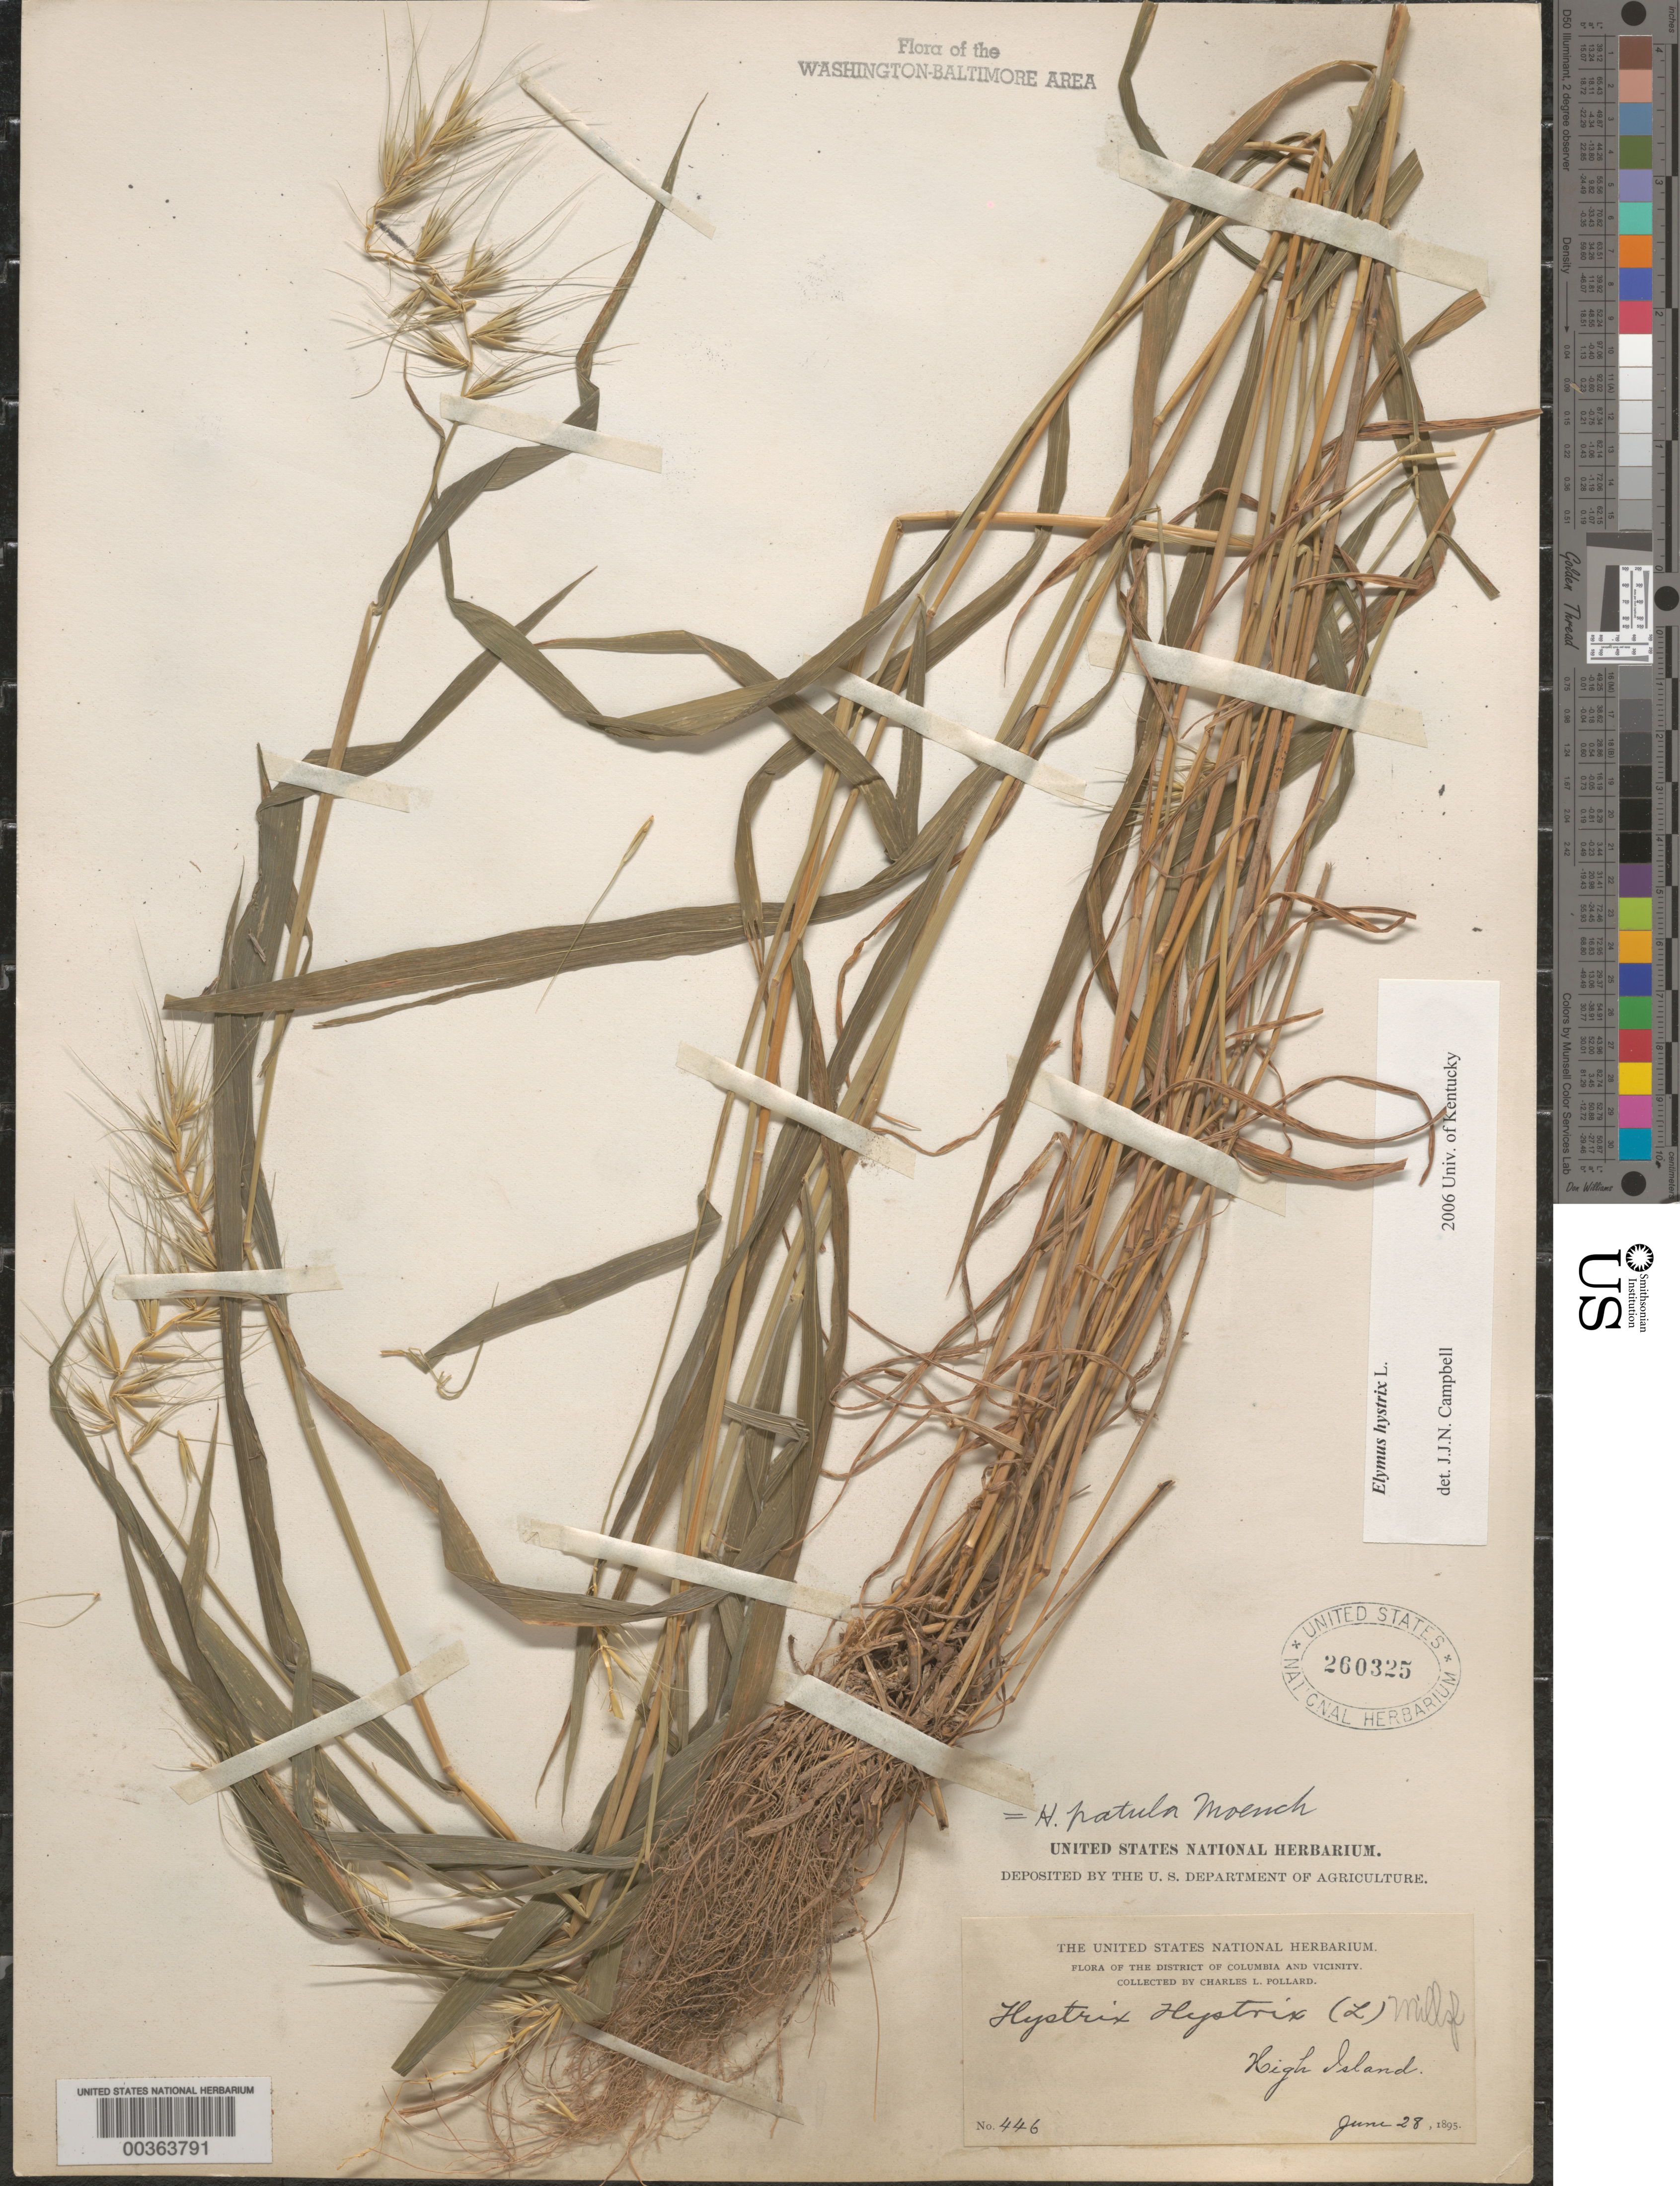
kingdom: Plantae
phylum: Tracheophyta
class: Liliopsida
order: Poales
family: Poaceae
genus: Elymus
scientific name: Elymus hystrix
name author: L.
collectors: C. L. Pollard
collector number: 446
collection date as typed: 28 Jun 1895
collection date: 1895-06-28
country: United States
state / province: Maryland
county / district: Montgomery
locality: High Island C. & O. Canal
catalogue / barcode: US 260325